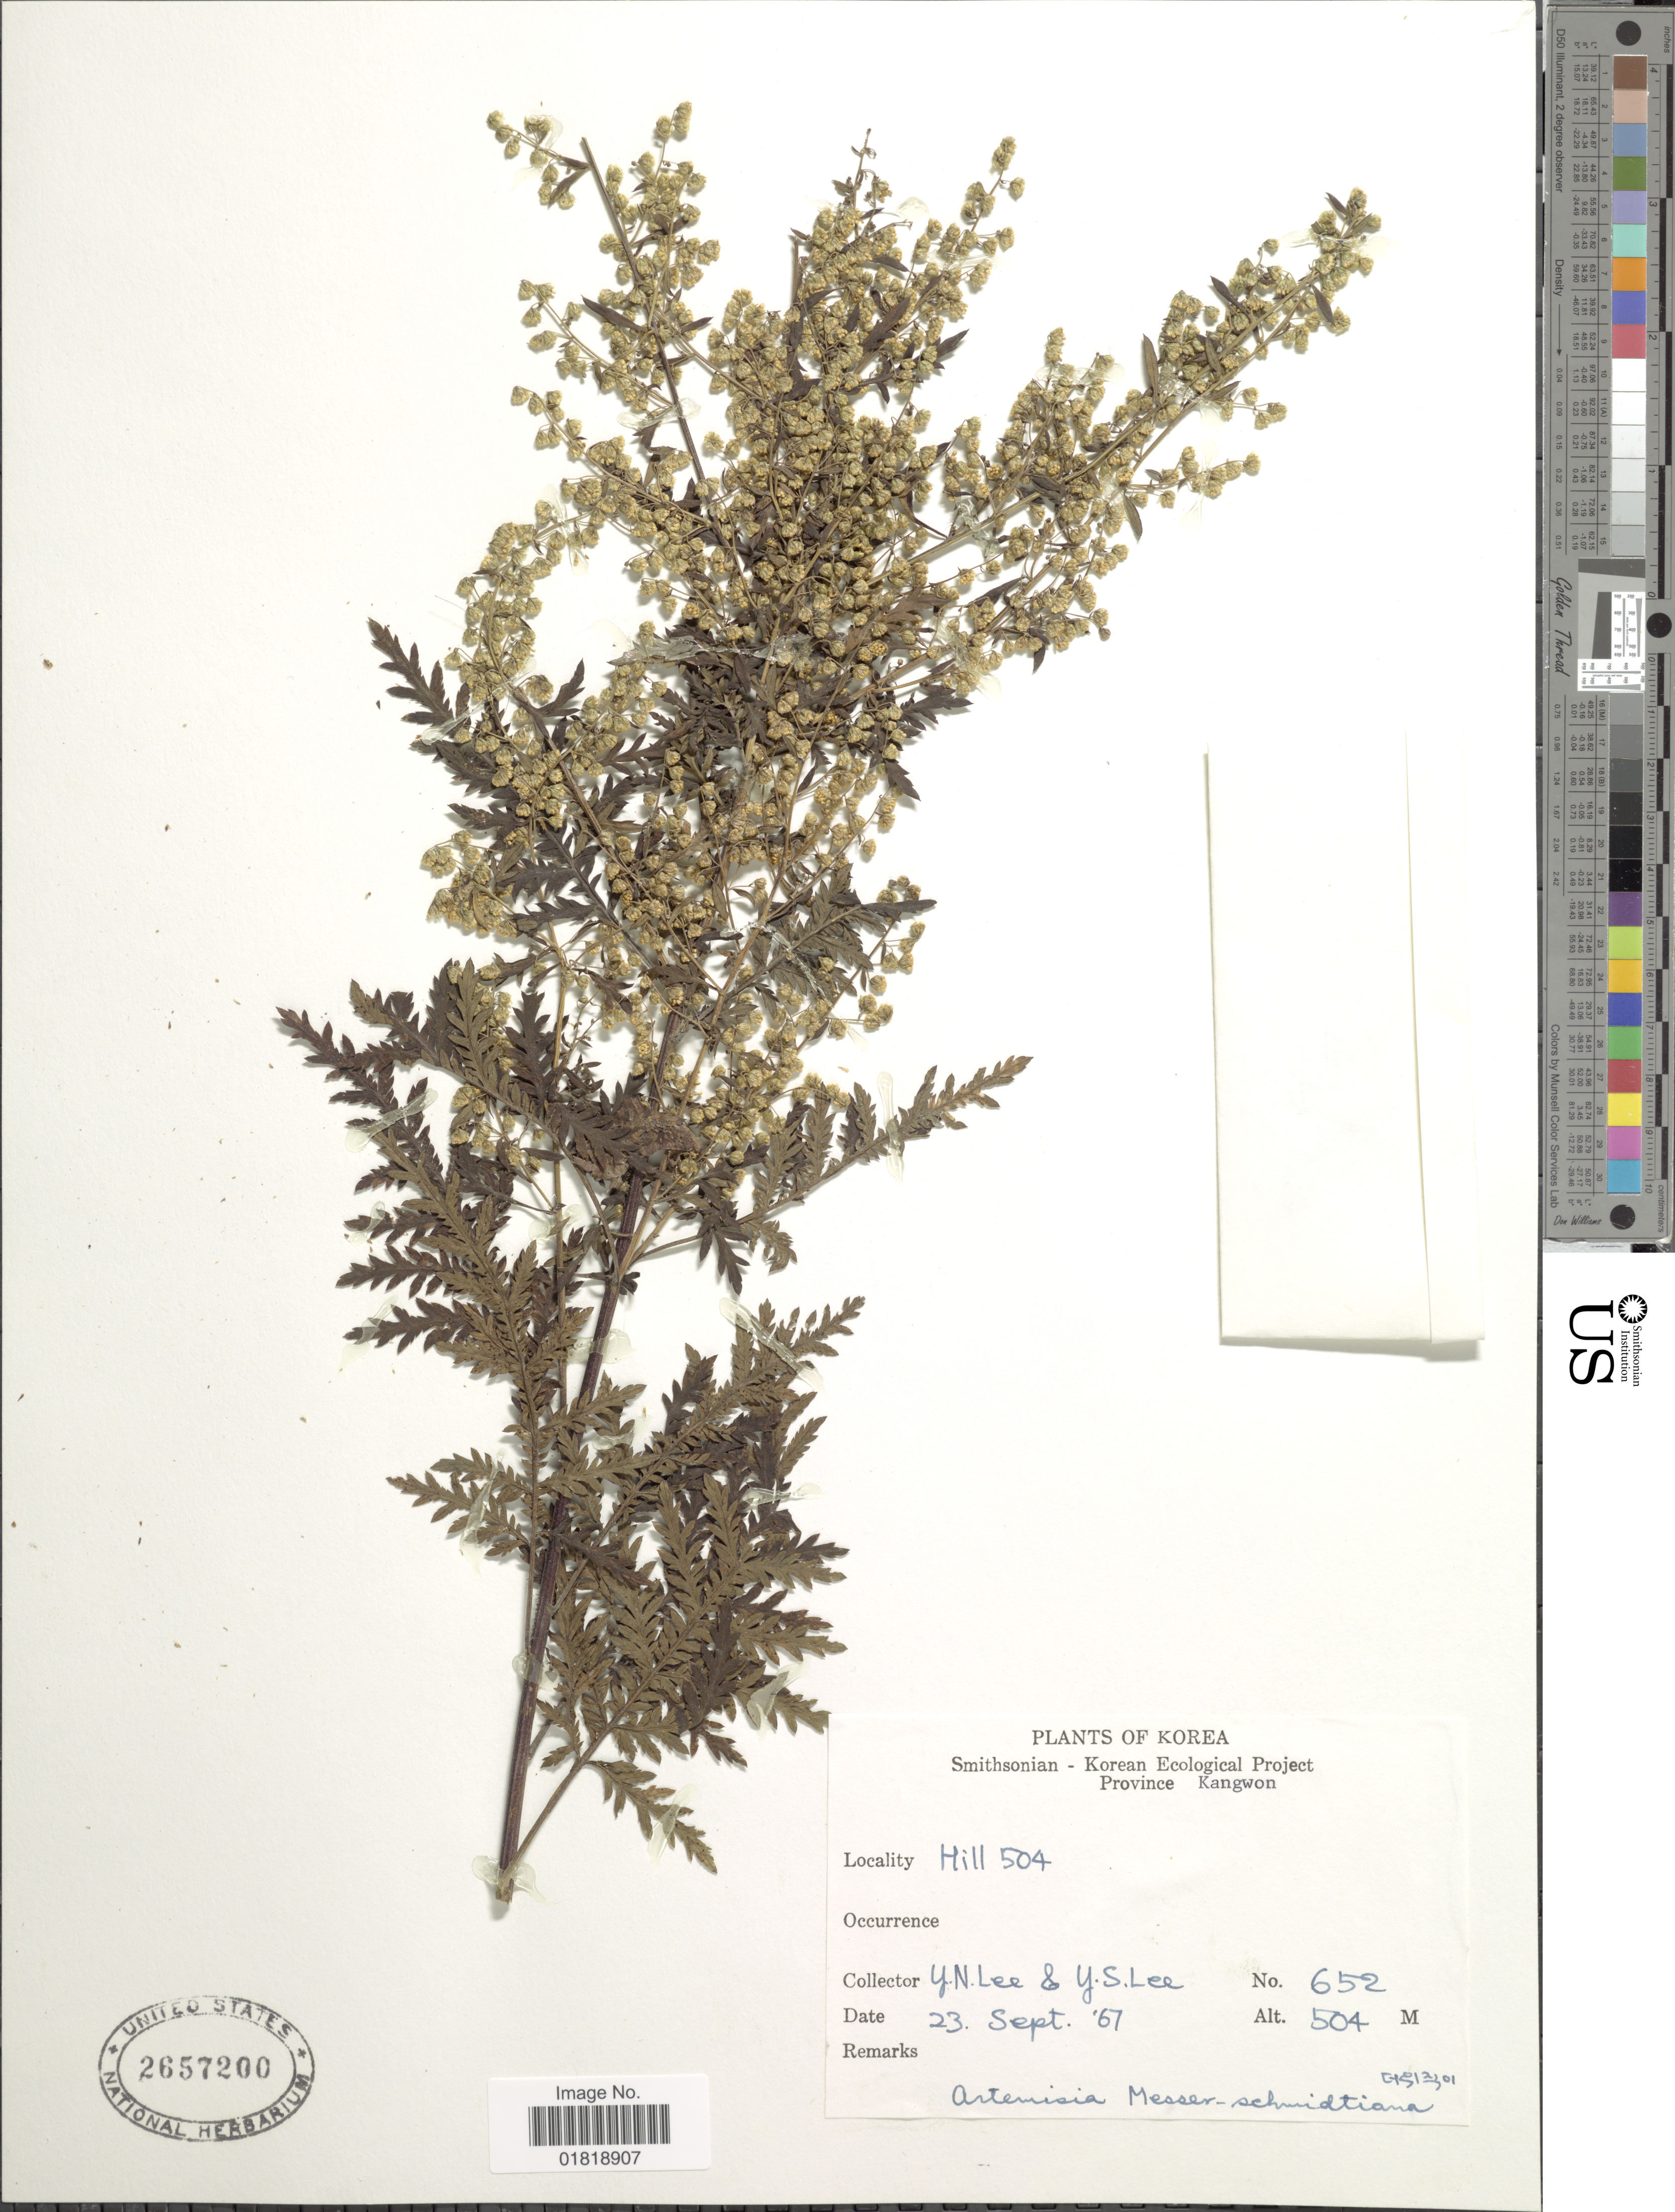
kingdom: Plantae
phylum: Tracheophyta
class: Magnoliopsida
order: Asterales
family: Asteraceae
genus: Artemisia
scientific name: Artemisia messerschmidiana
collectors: Y. N. Lee & Y. S. Lee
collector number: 652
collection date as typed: Transcribed d/m/y: 23/9/67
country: North Korea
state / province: Kangwon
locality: Hill 504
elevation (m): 504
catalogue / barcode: US 2657200